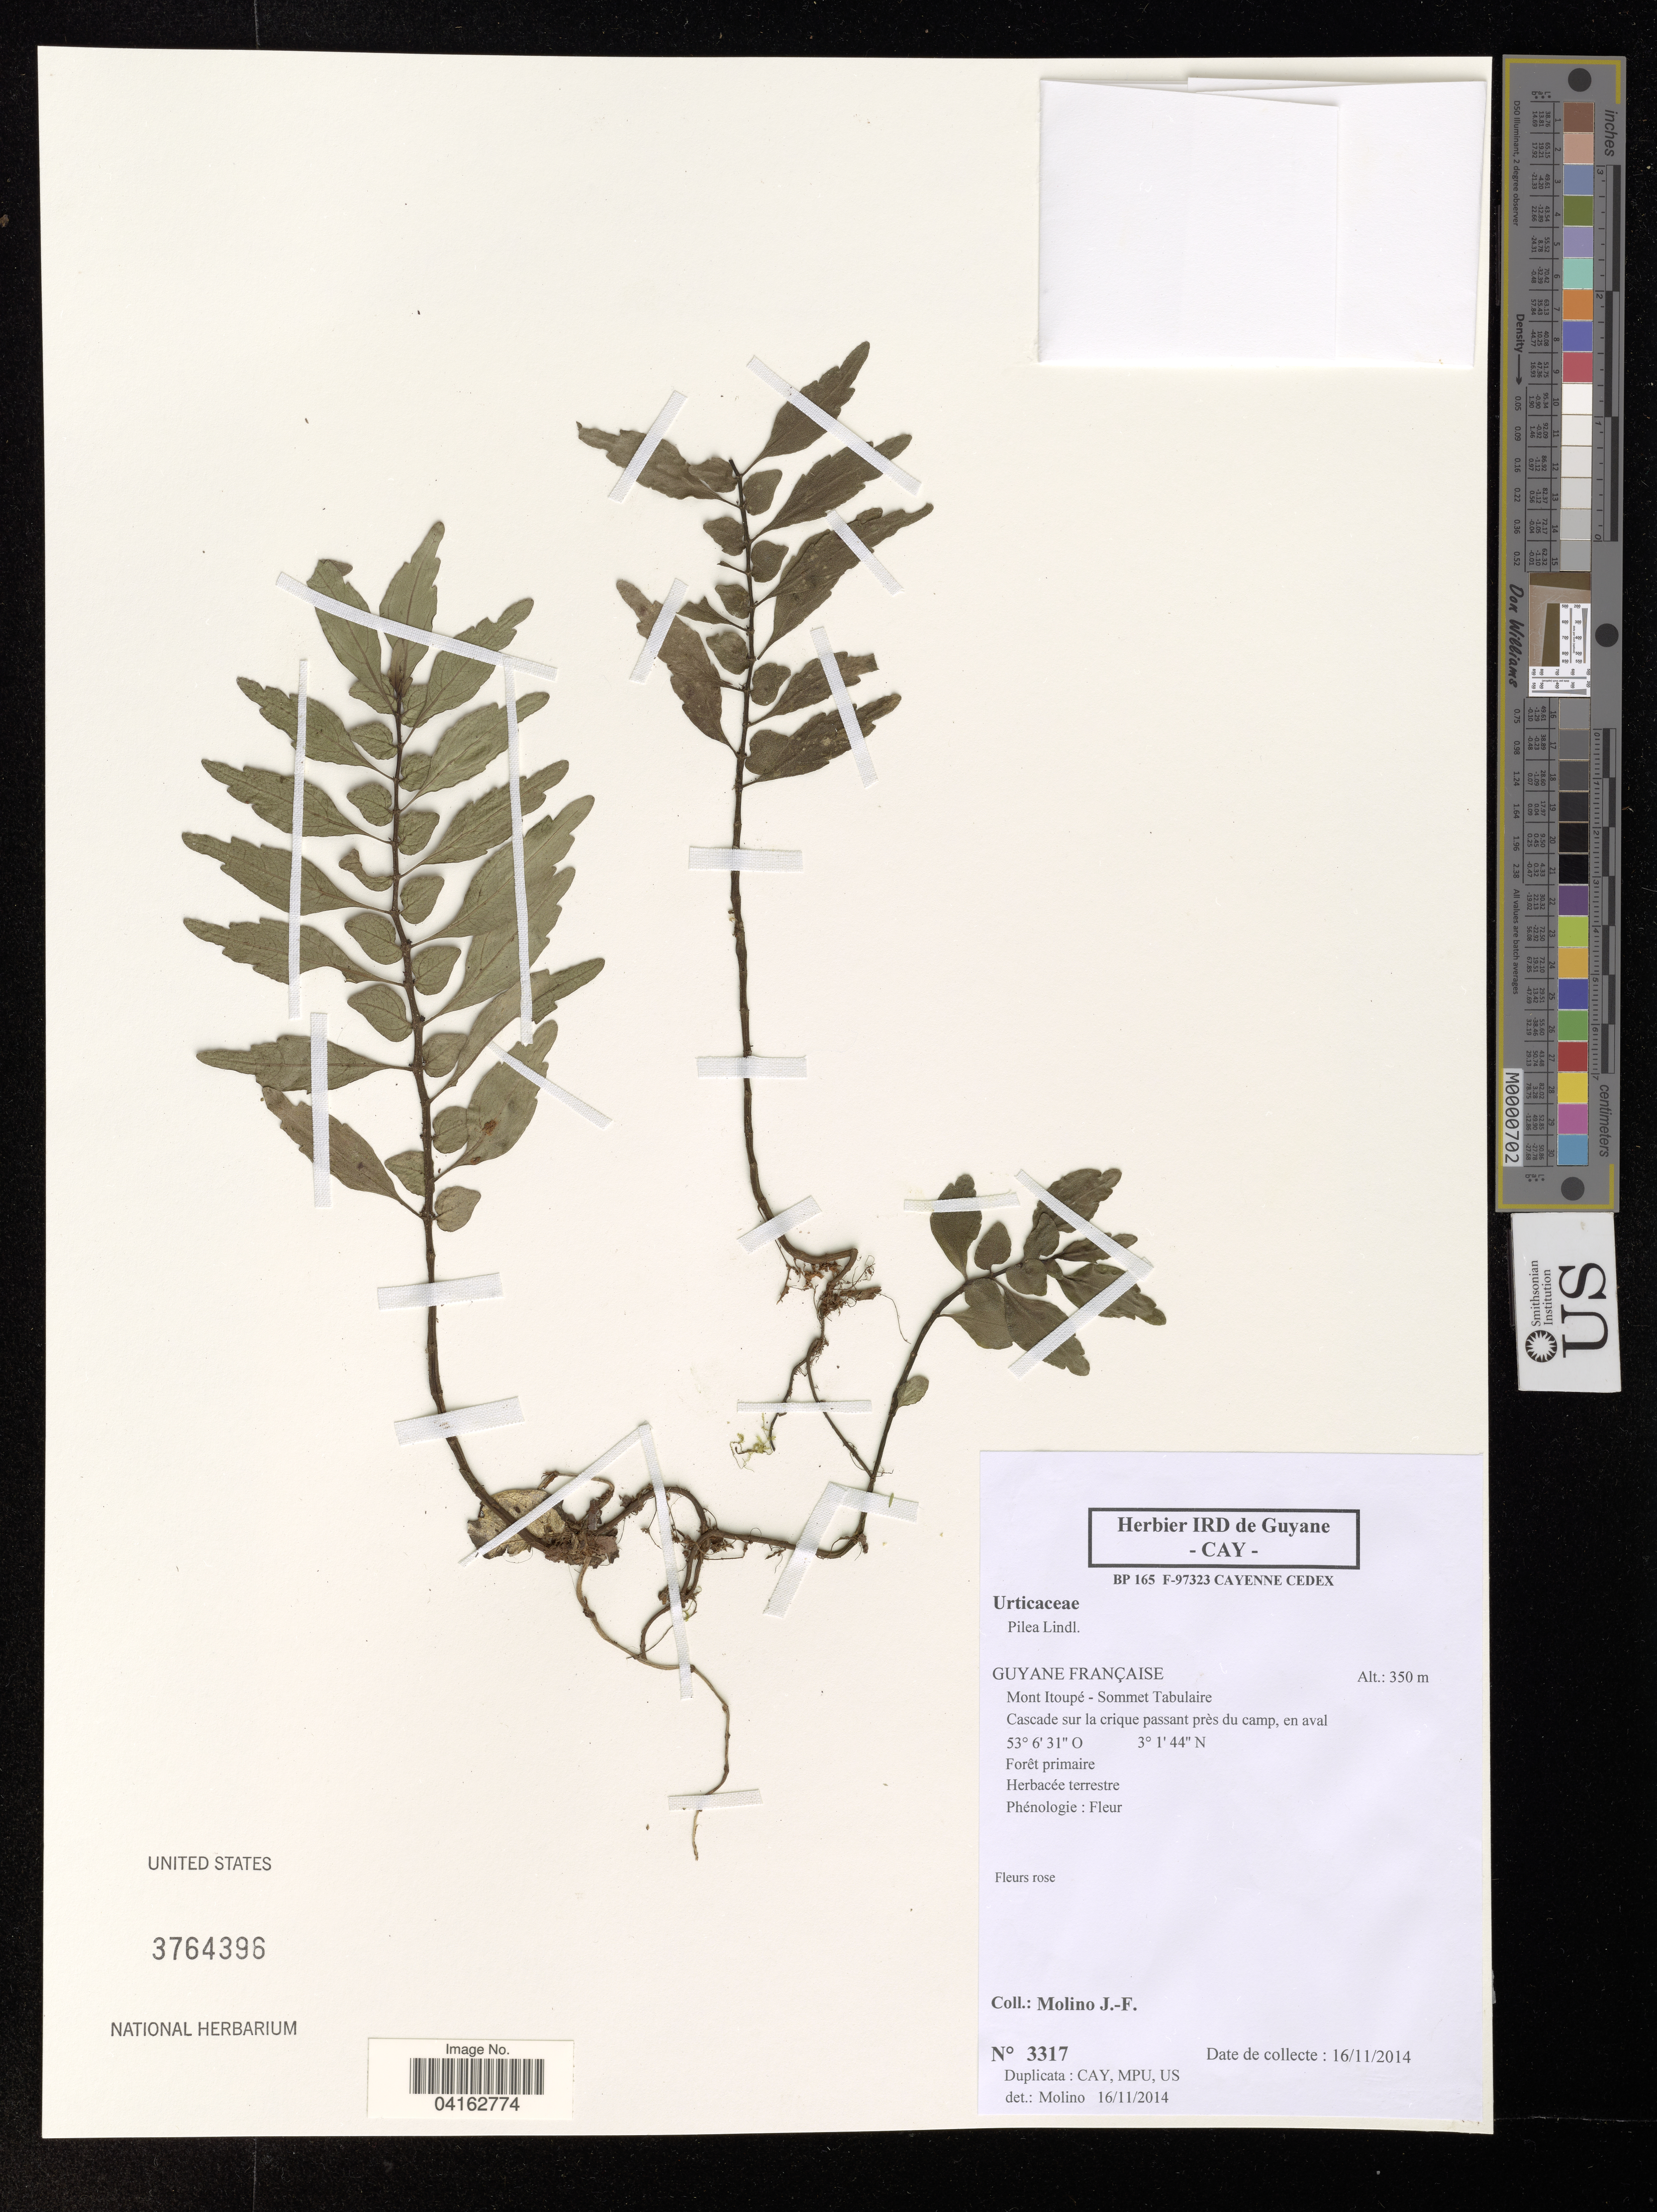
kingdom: Plantae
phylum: Tracheophyta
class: Magnoliopsida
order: Rosales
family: Urticaceae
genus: Pilea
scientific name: Pilea sp.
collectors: J. Molino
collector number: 3317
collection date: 2014-11-16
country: French Guiana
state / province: Cayenne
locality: Mont Itoupé - Sommet Tabulaire. Cascade sur la crique passant près du camp, en aval.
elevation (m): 350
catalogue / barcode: US 3764396